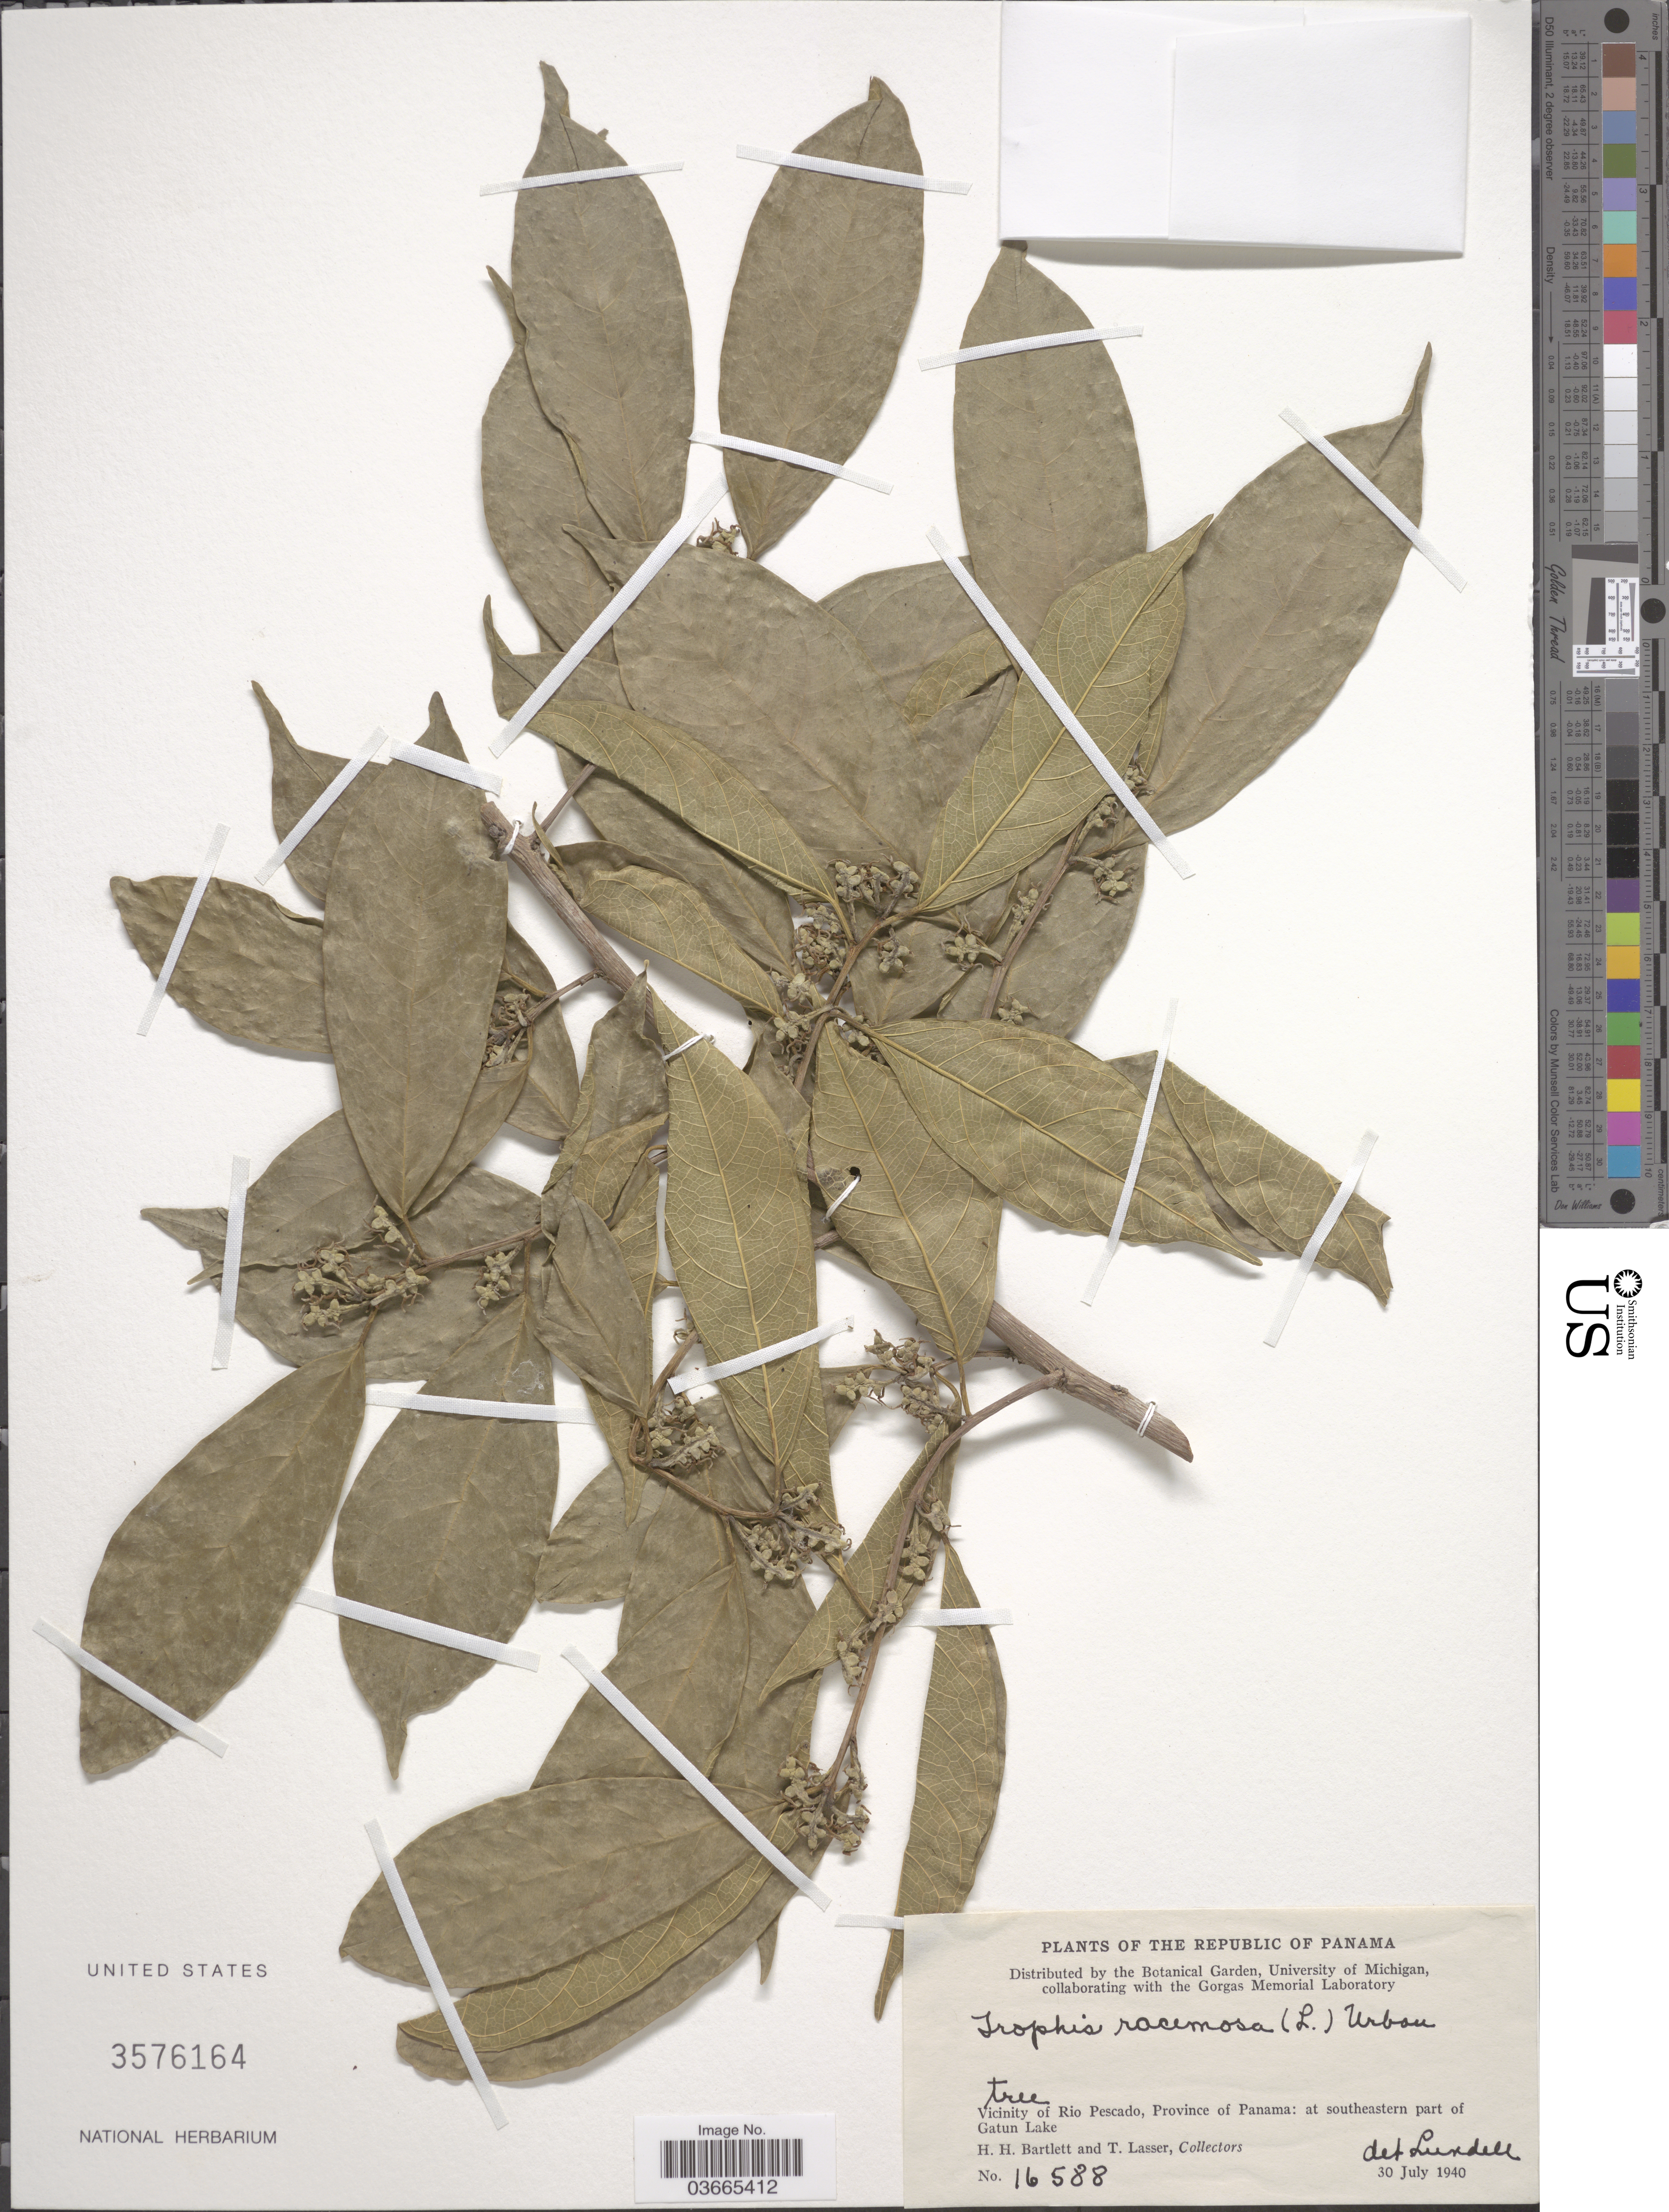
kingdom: Plantae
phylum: Tracheophyta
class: Magnoliopsida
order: Rosales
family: Moraceae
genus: Trophis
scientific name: Trophis racemosa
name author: (L.) Urb.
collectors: H. H. Bartlett & T. Lasser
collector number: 16588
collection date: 1940-07-30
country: Panama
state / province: Panamá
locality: The Republic of Panama. Vicinity of Rio Pescado: at southeastern part of Gatun Lake.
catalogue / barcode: US 3576164